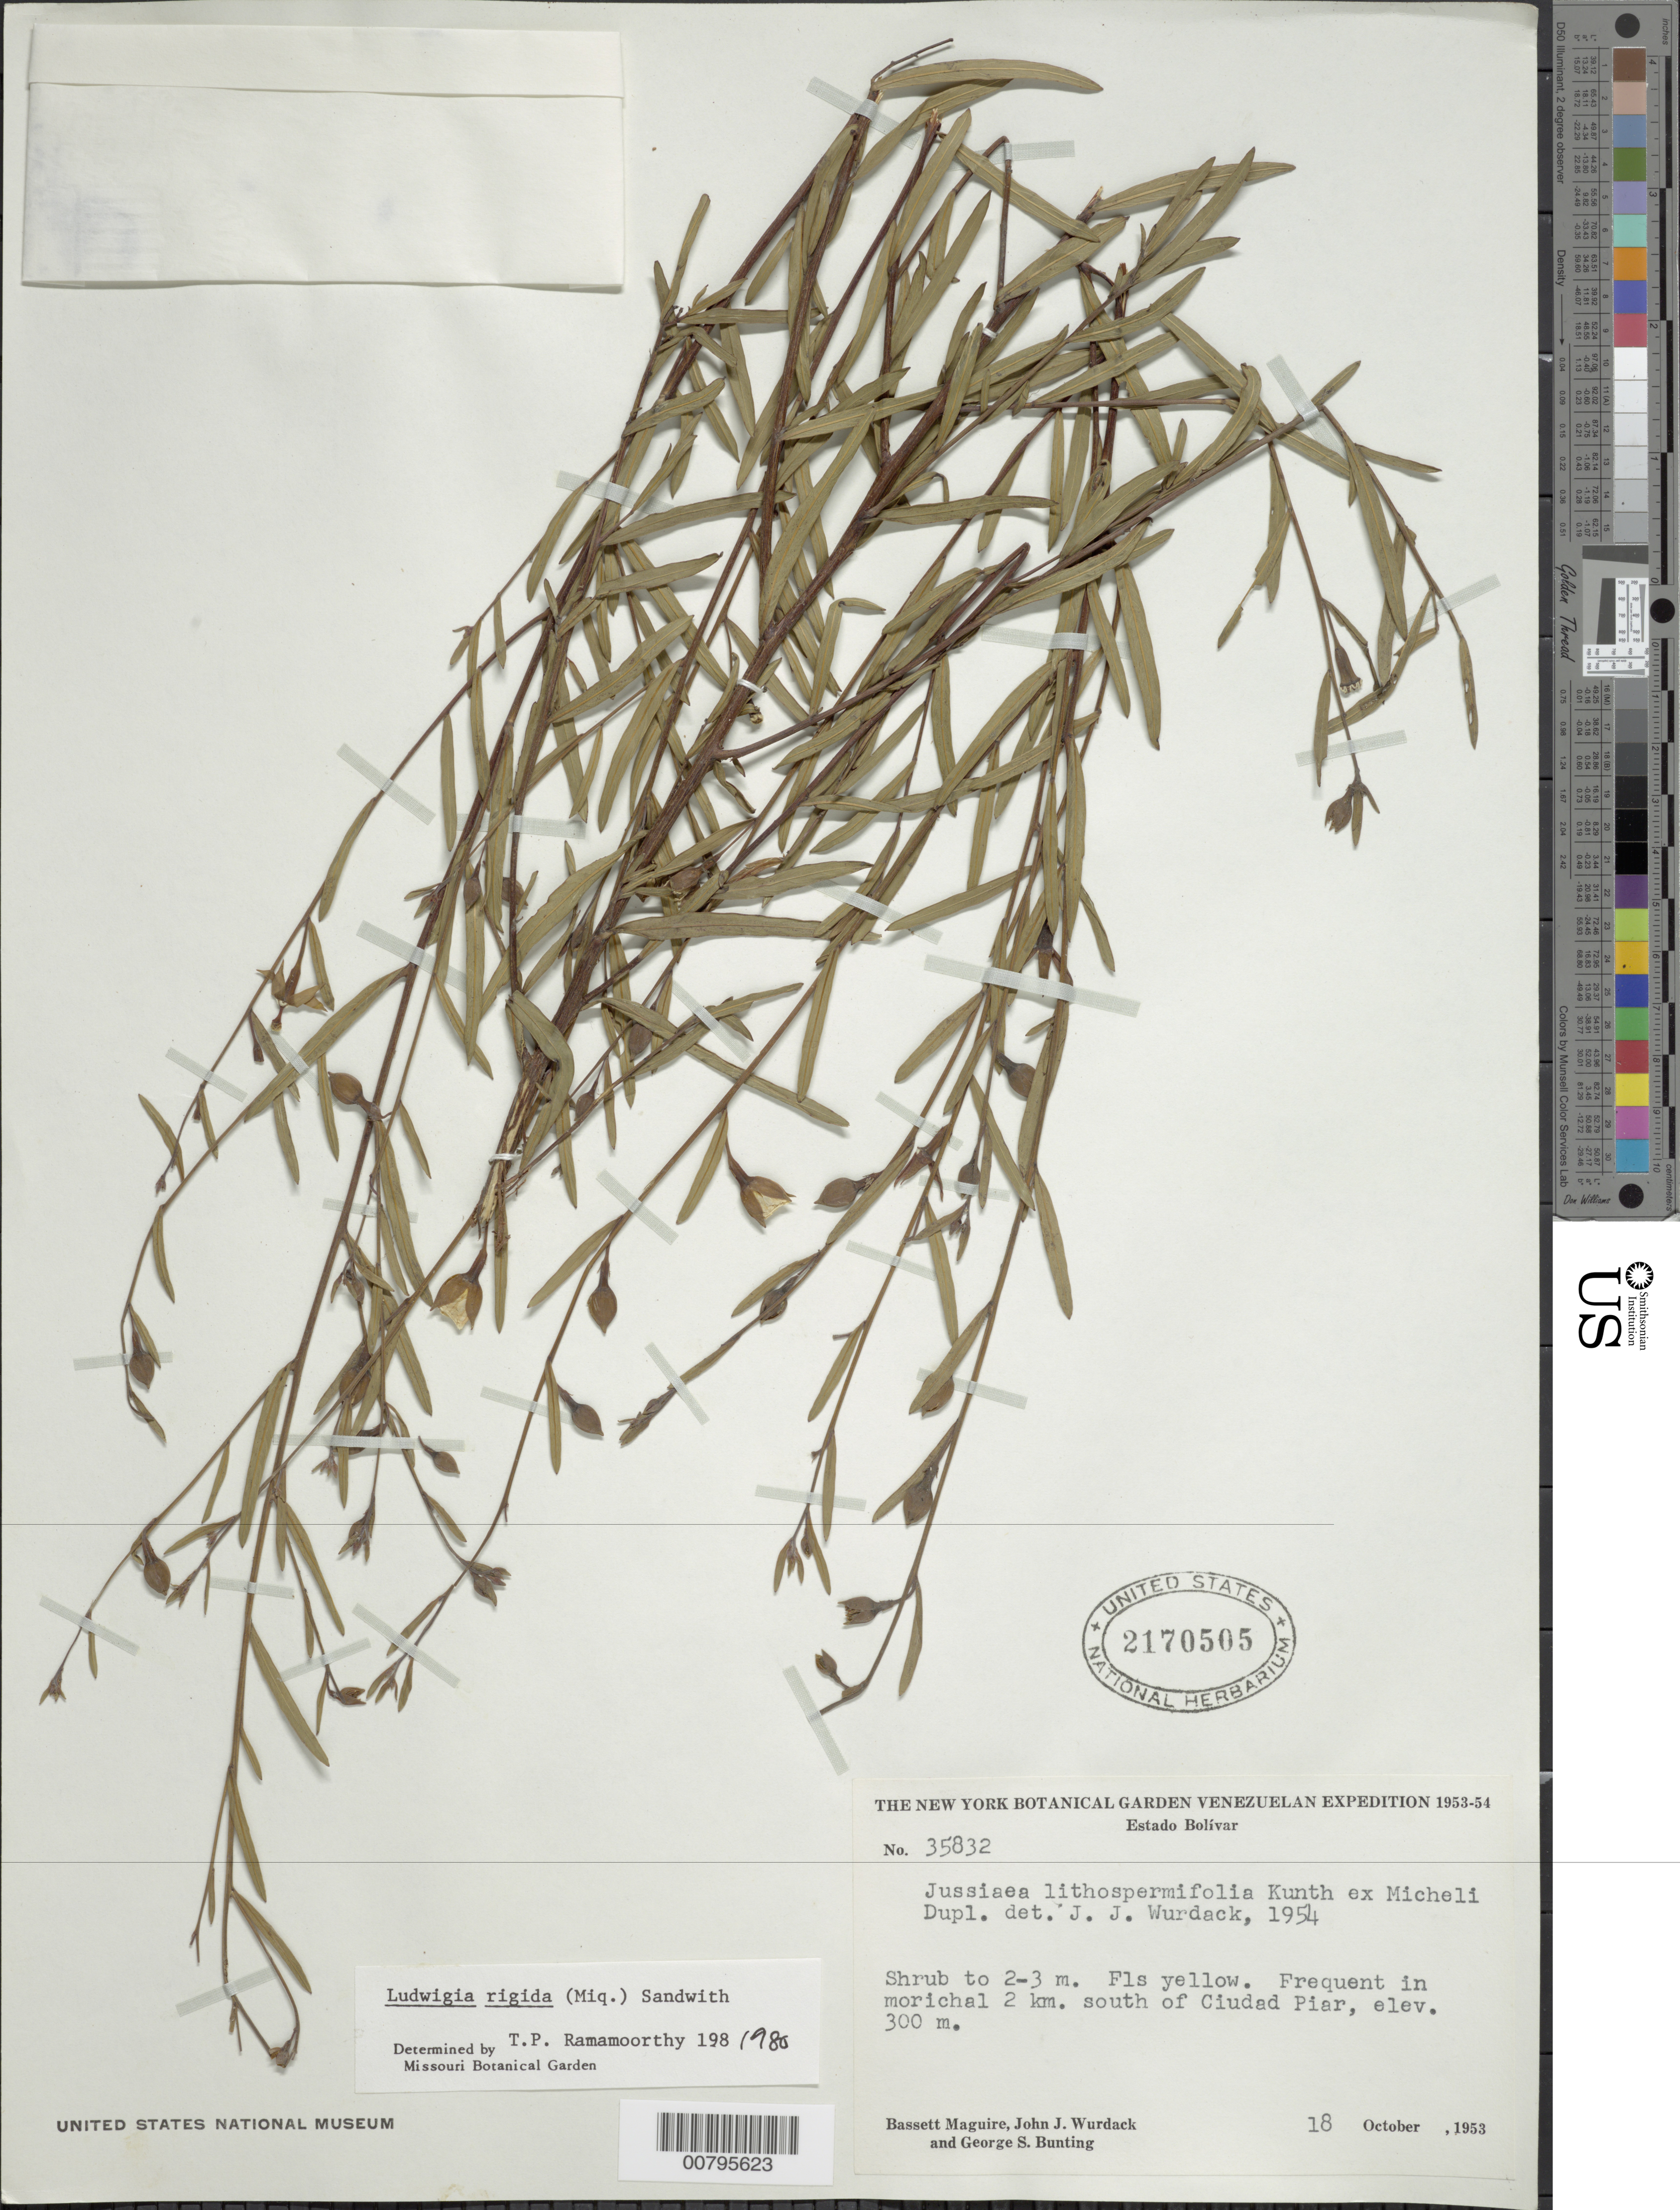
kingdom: Plantae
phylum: Tracheophyta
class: Magnoliopsida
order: Myrtales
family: Onagraceae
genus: Ludwigia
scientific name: Ludwigia rigida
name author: (Miq.) Sandwith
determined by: Ramamoorthy, T. P.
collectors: B. Maguire, J. J. Wurdack & G. S. Bunting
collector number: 35832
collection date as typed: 18-Oct-53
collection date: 1953-10-18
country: Venezuela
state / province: Bolívar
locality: Ciudad Piar, 2 km S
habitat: Morichal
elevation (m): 300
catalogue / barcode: US 2170505